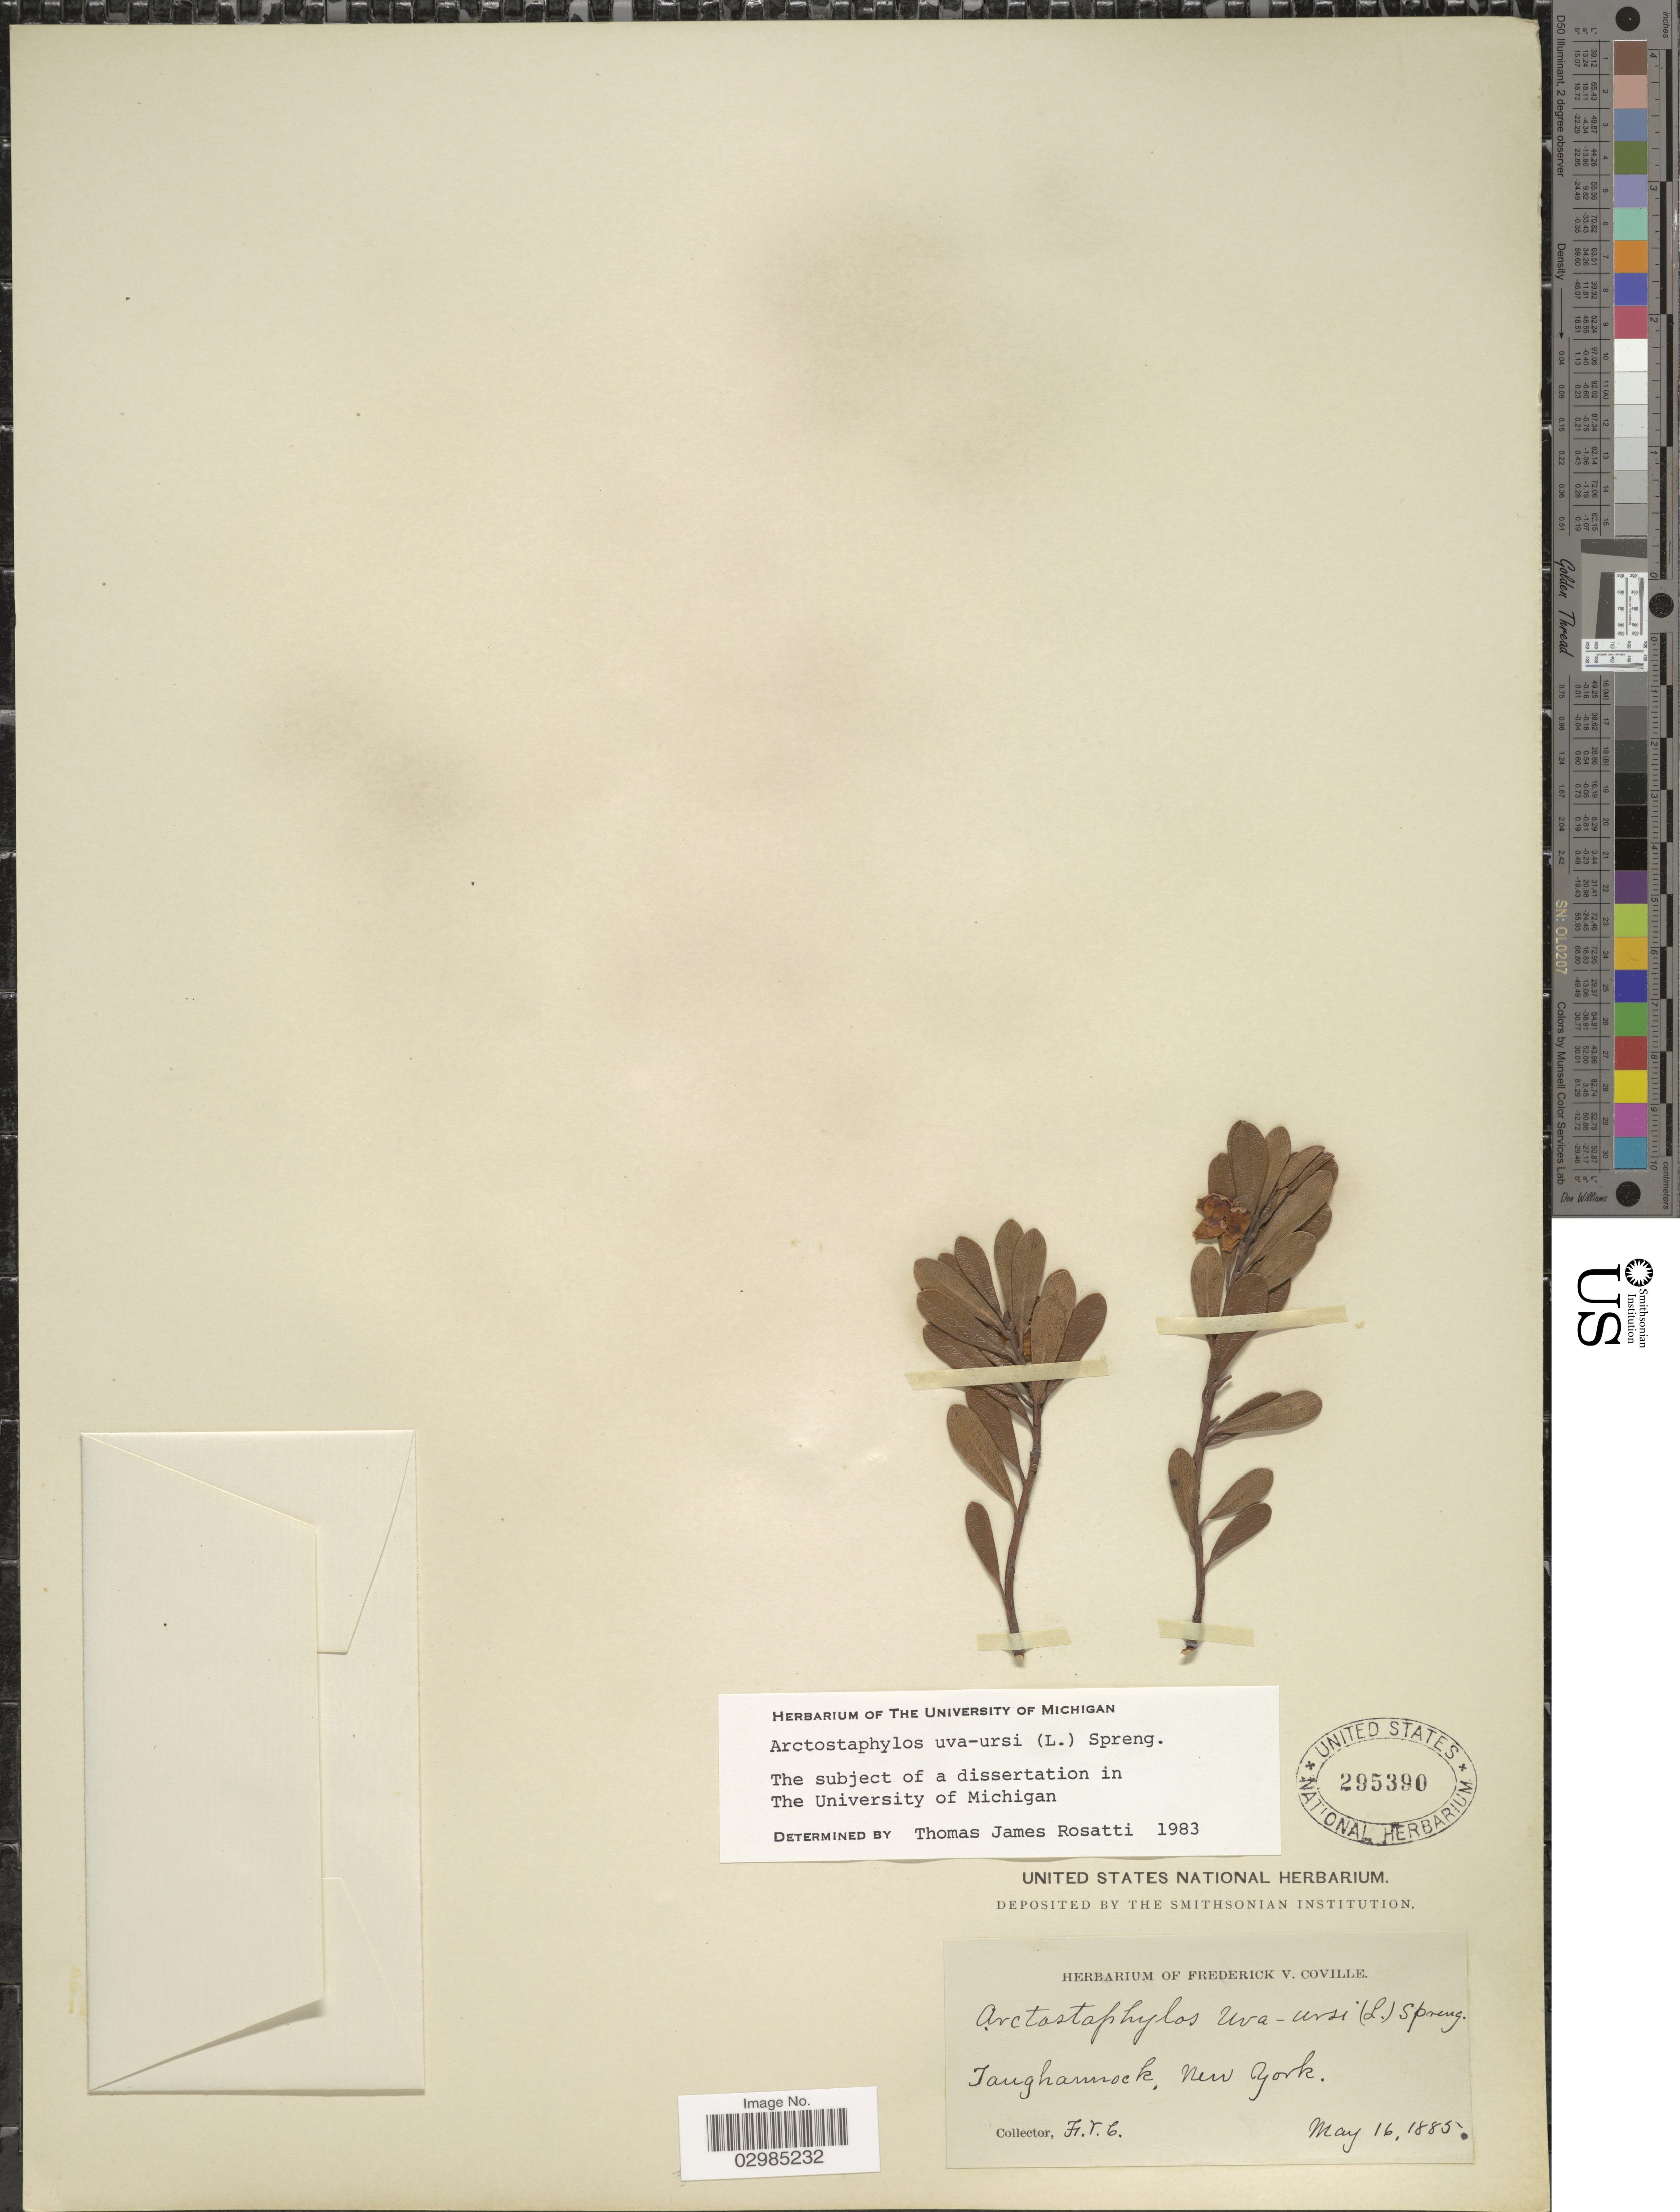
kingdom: Plantae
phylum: Tracheophyta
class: Magnoliopsida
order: Ericales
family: Ericaceae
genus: Arctostaphylos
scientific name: Arctostaphylos uva-ursi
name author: (L.) Spreng.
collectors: F. V. Coville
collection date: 1885-05-16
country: United States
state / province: New York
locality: Taughannock.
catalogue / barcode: US 295390